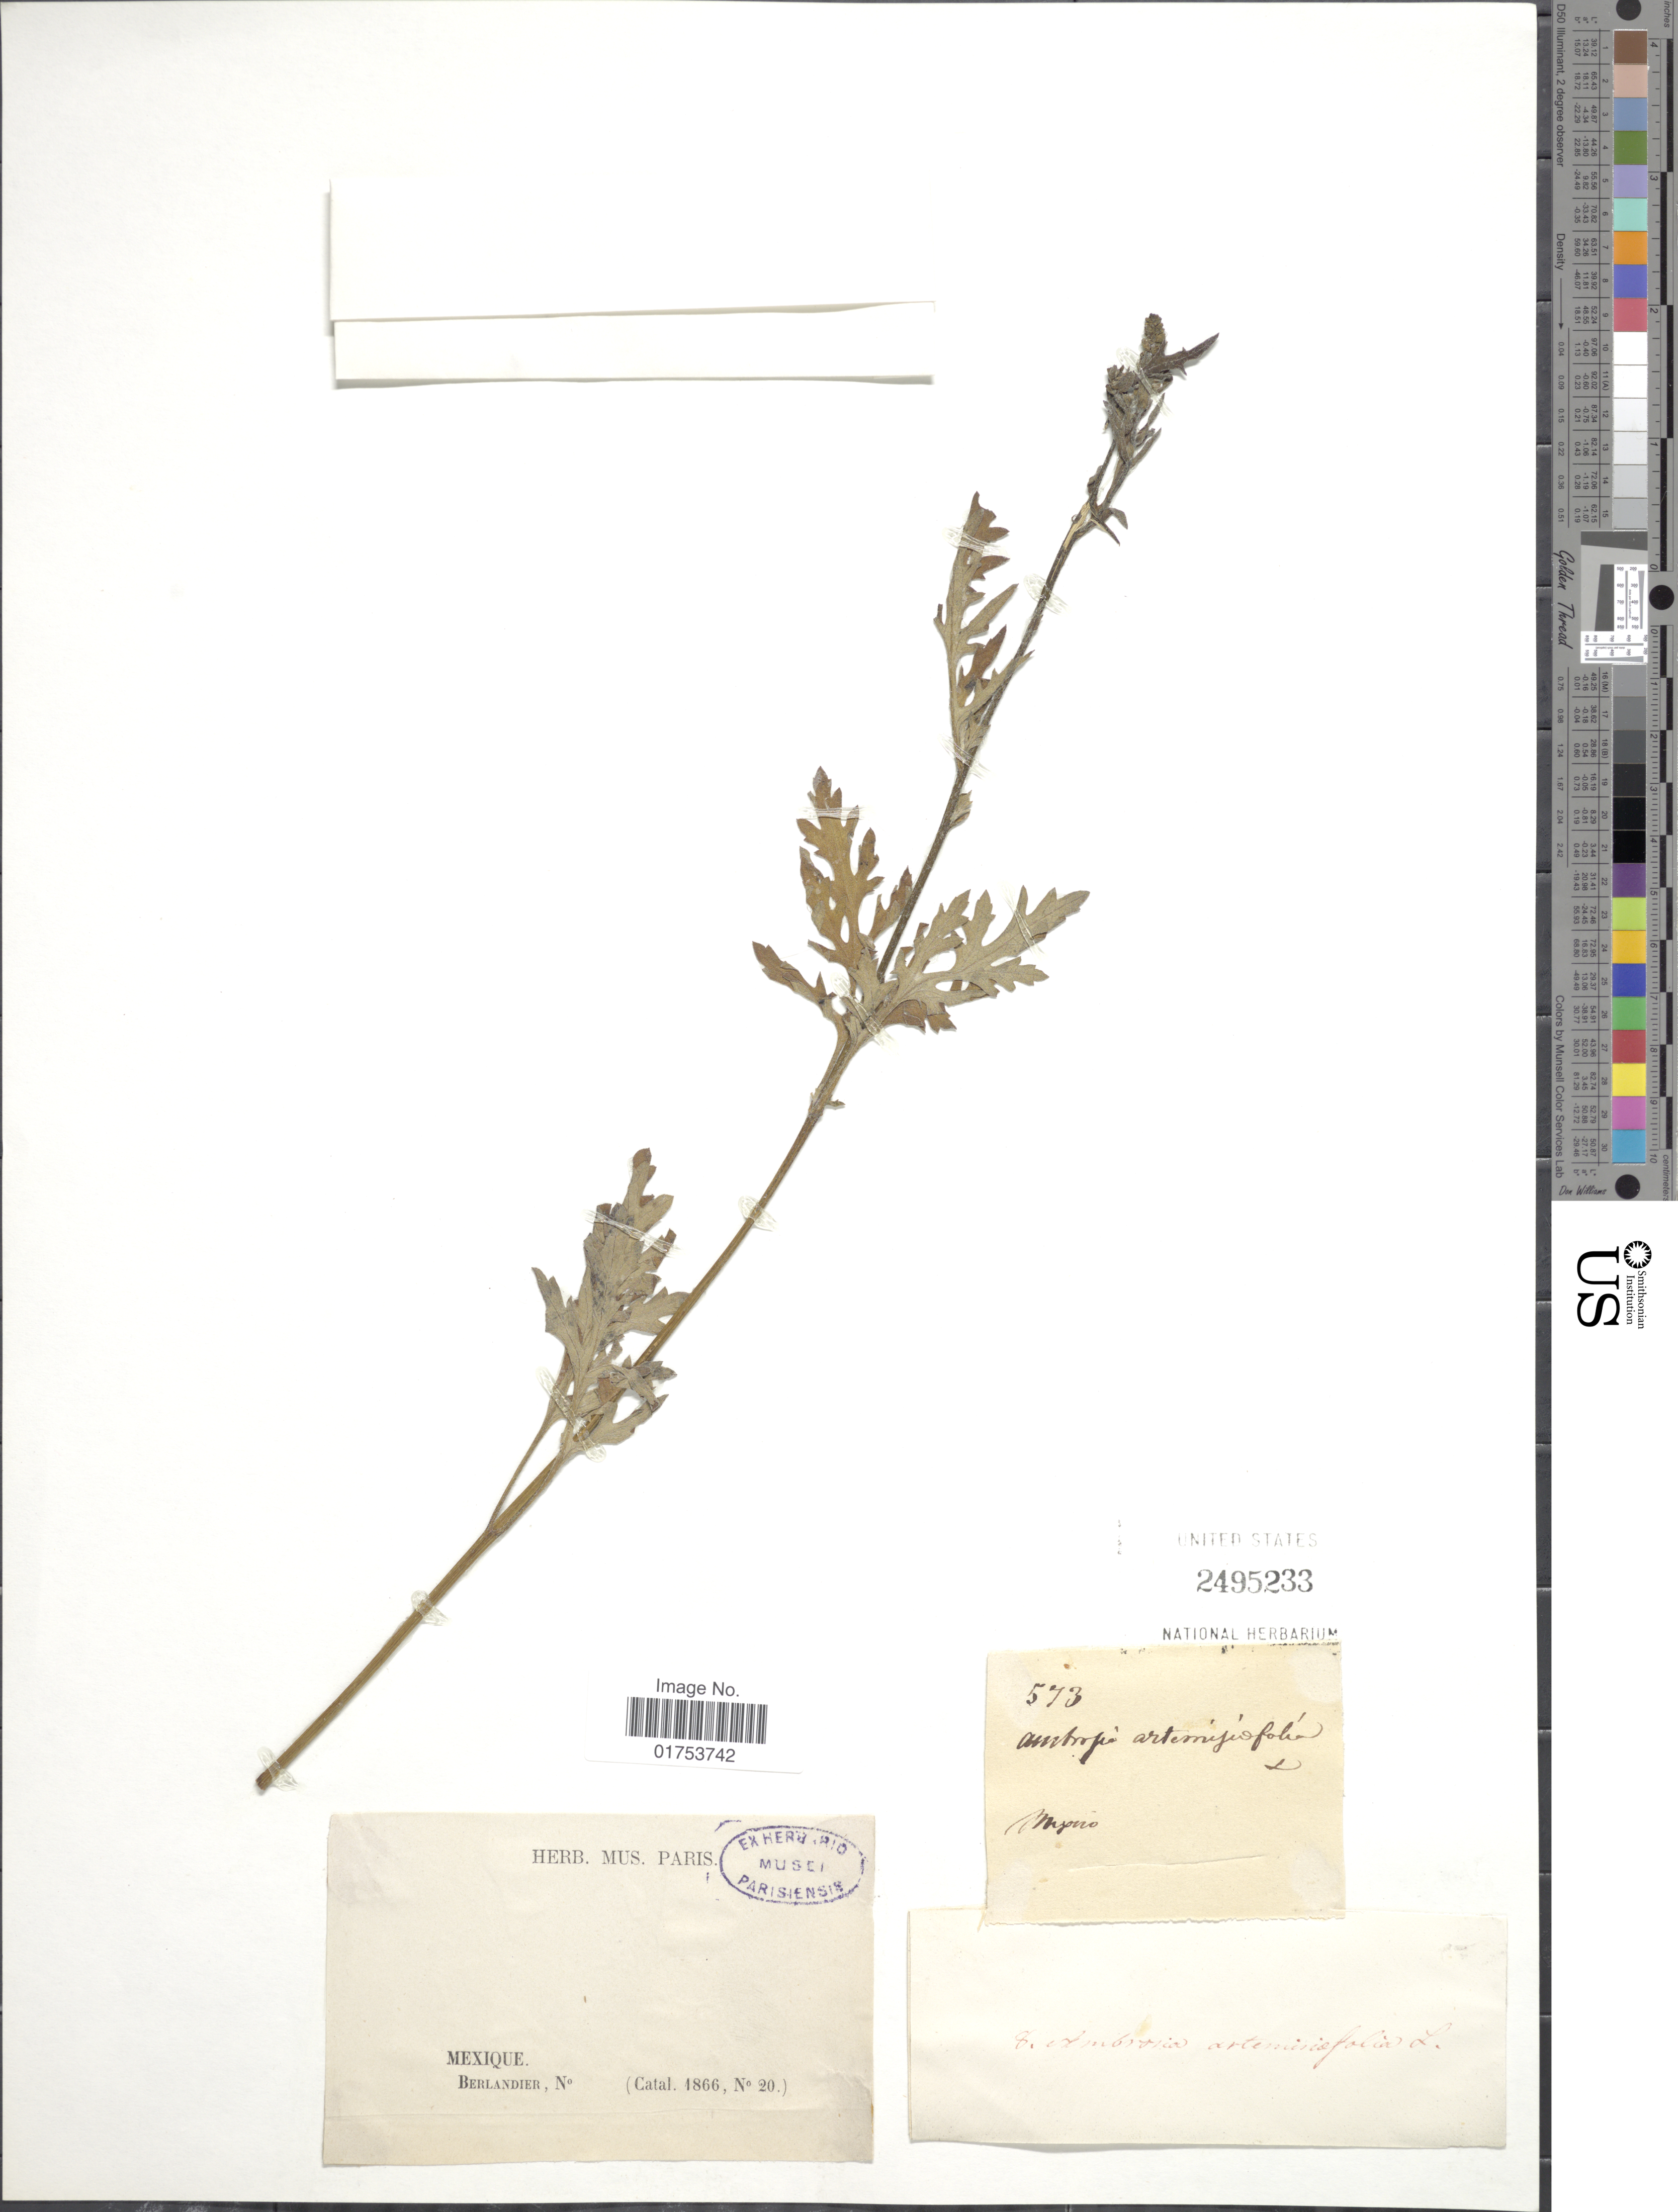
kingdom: Plantae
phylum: Tracheophyta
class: Magnoliopsida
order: Asterales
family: Asteraceae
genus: Ambrosia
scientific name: Ambrosia artemisiifolia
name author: L.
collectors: J. L. Berlandier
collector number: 573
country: Mexico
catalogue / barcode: US 2495233